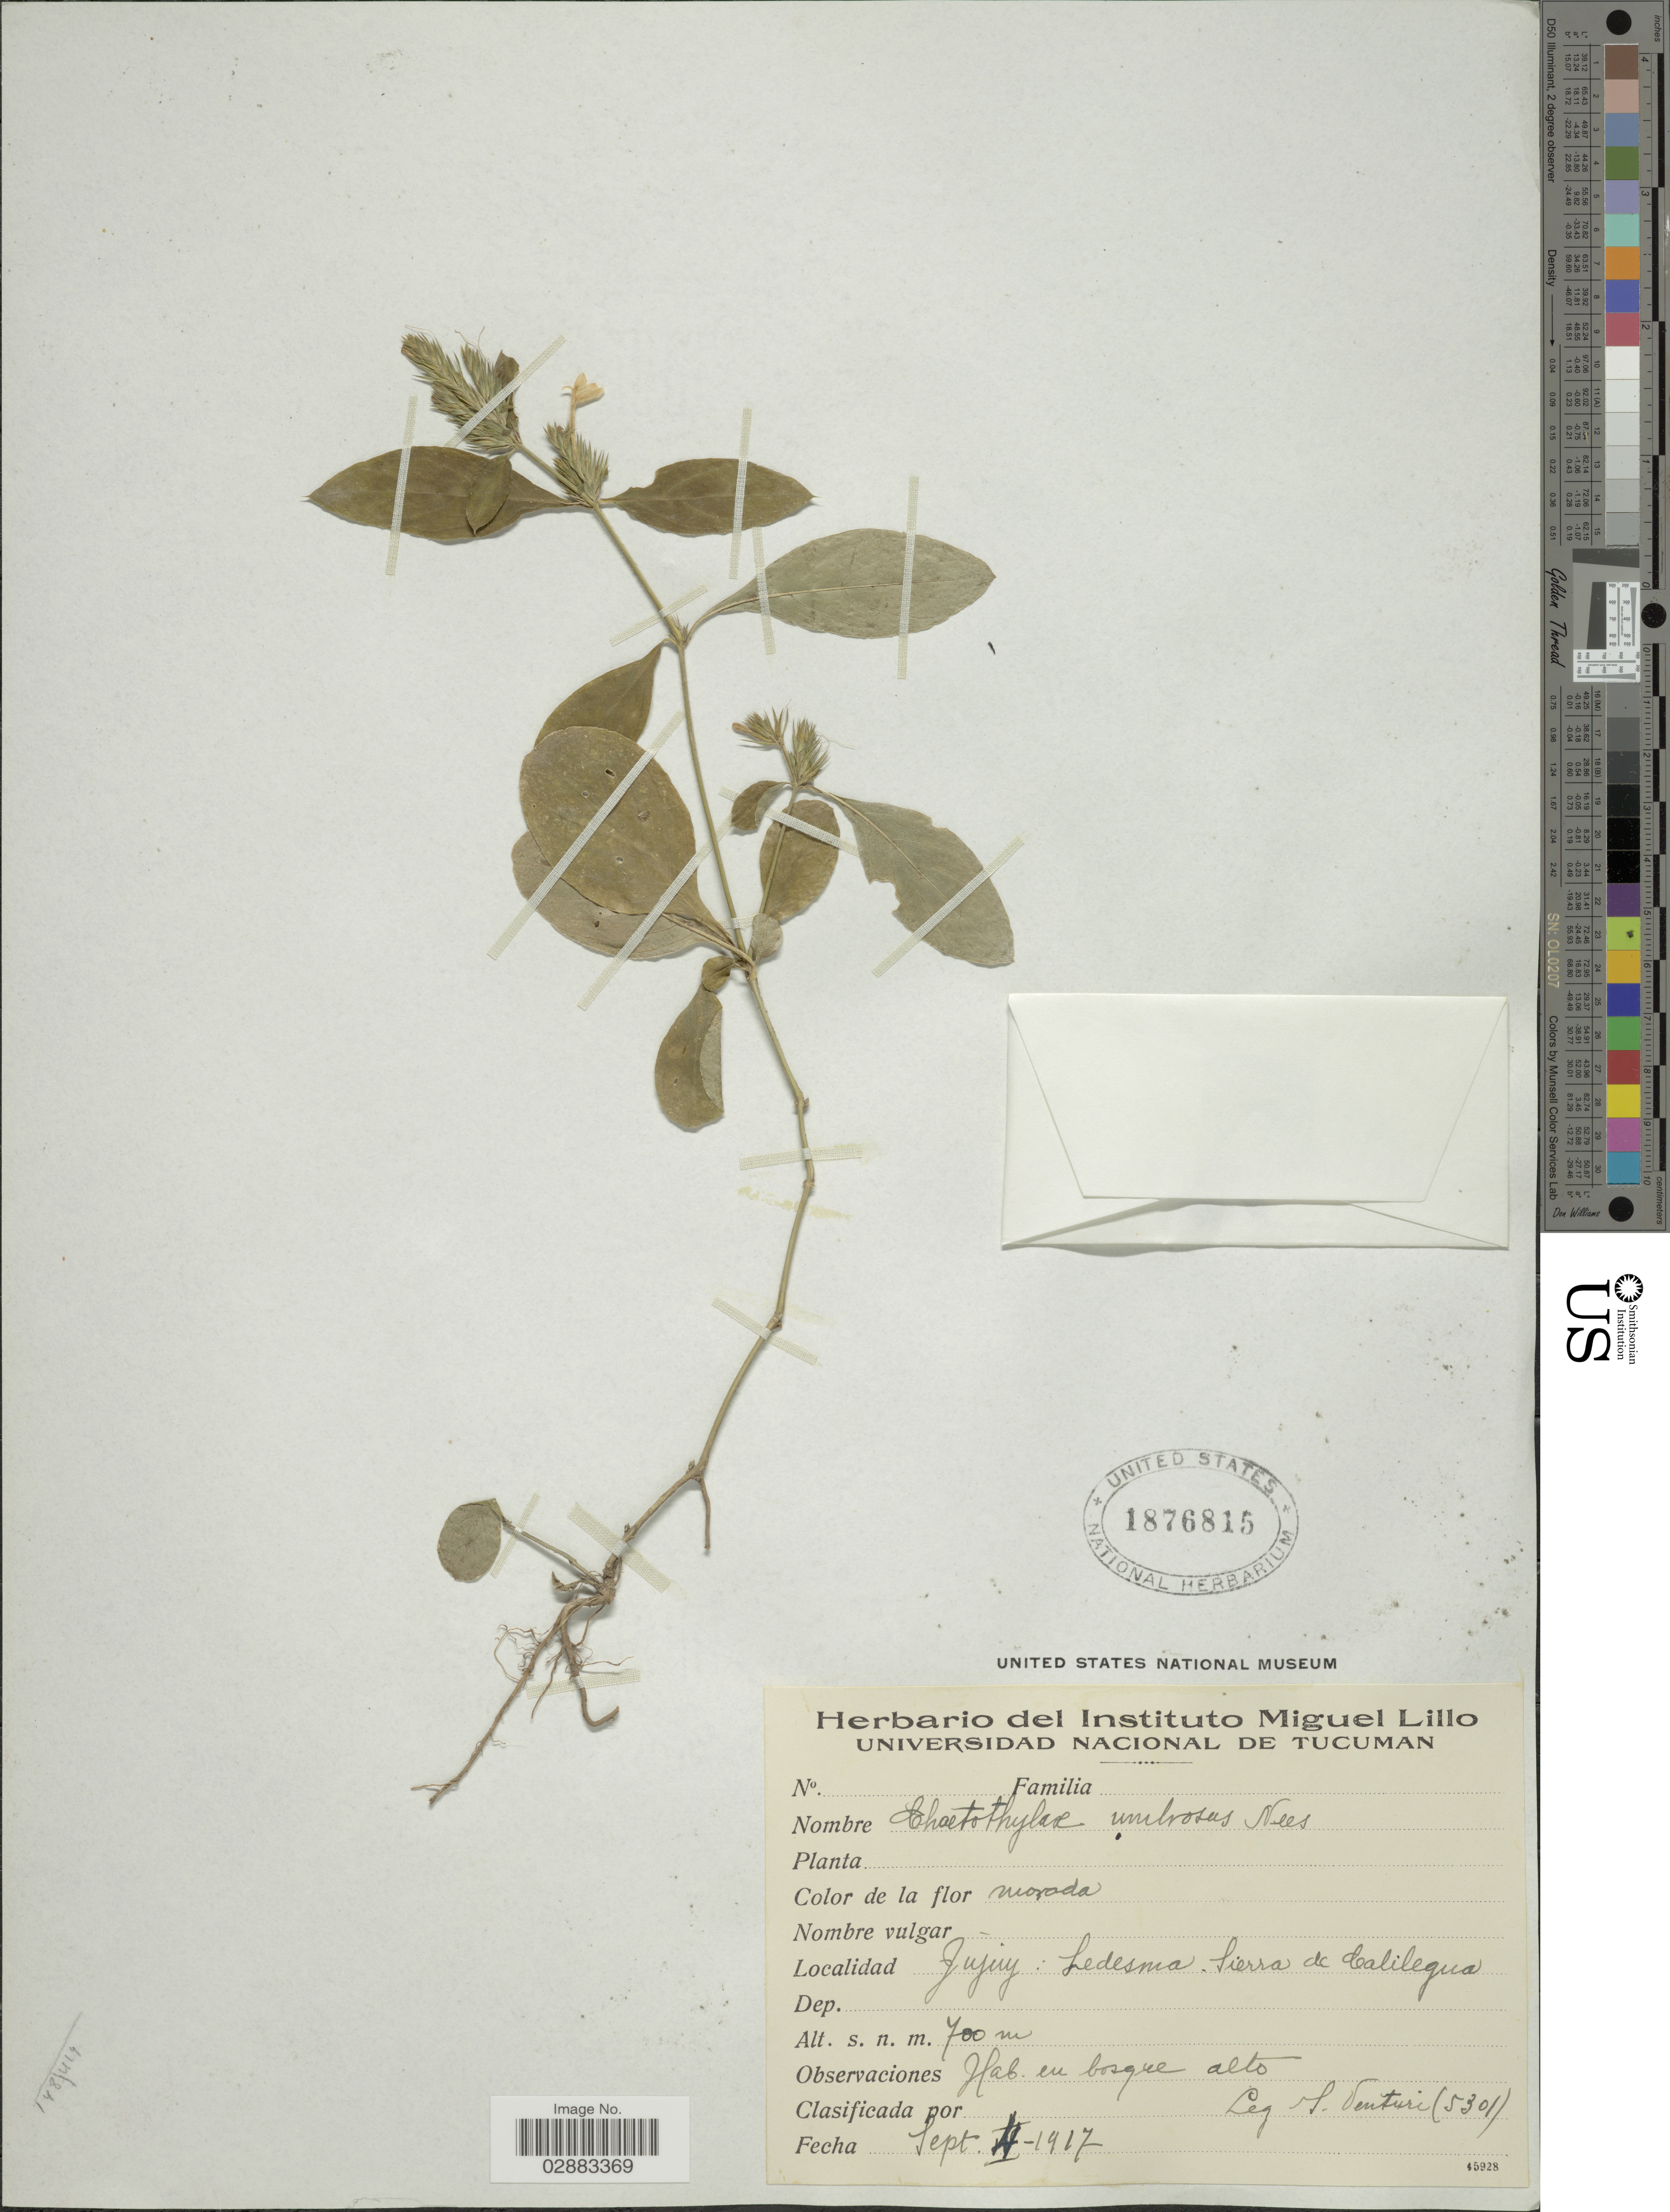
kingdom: Plantae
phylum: Tracheophyta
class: Magnoliopsida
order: Lamiales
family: Acanthaceae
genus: Justicia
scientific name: Justicia goudotii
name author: V.A.W. Graham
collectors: S. Venturi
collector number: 5301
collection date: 1917-09-04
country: Argentina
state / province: Jujuy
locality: Ledesma, Sierra de Calilegua.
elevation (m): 700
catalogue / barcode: US 1876815